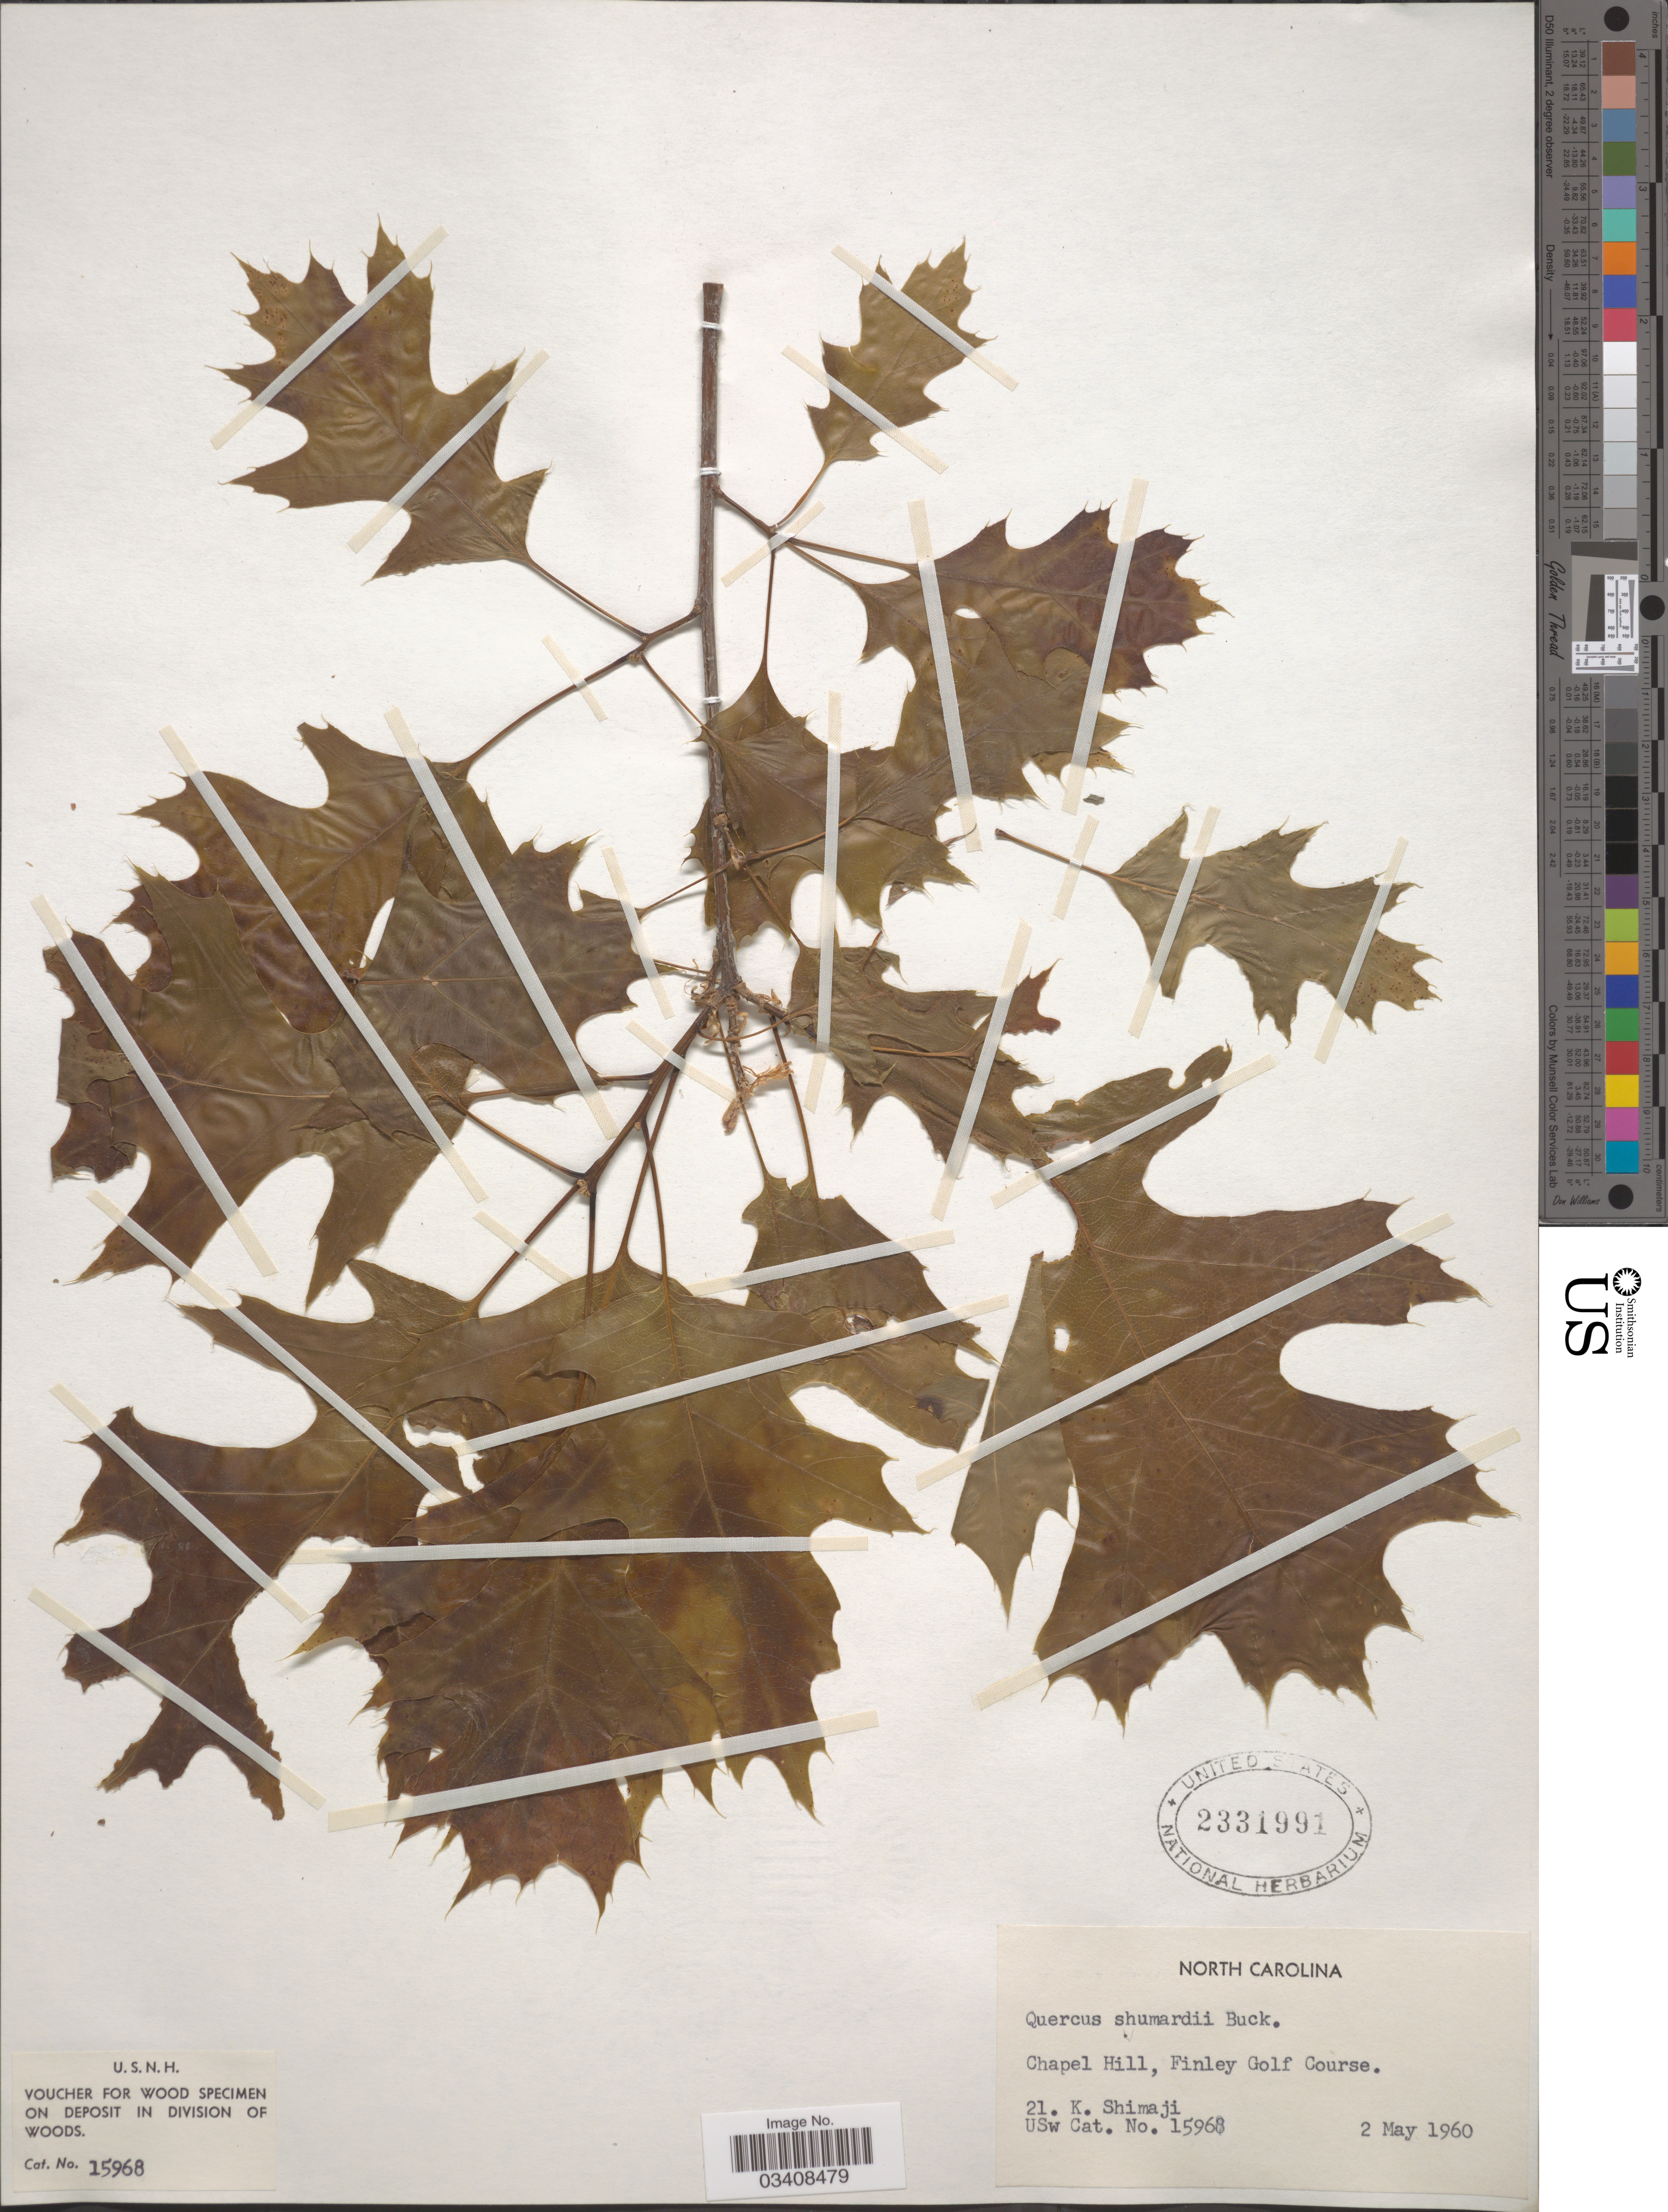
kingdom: Plantae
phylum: Tracheophyta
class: Magnoliopsida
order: Fagales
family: Fagaceae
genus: Quercus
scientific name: Quercus shumardii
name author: Buckley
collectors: K. Shimaji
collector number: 21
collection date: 1960-05-02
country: United States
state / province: North Carolina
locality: Chapel Hill, Finley Golf Course.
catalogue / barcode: US 2331991